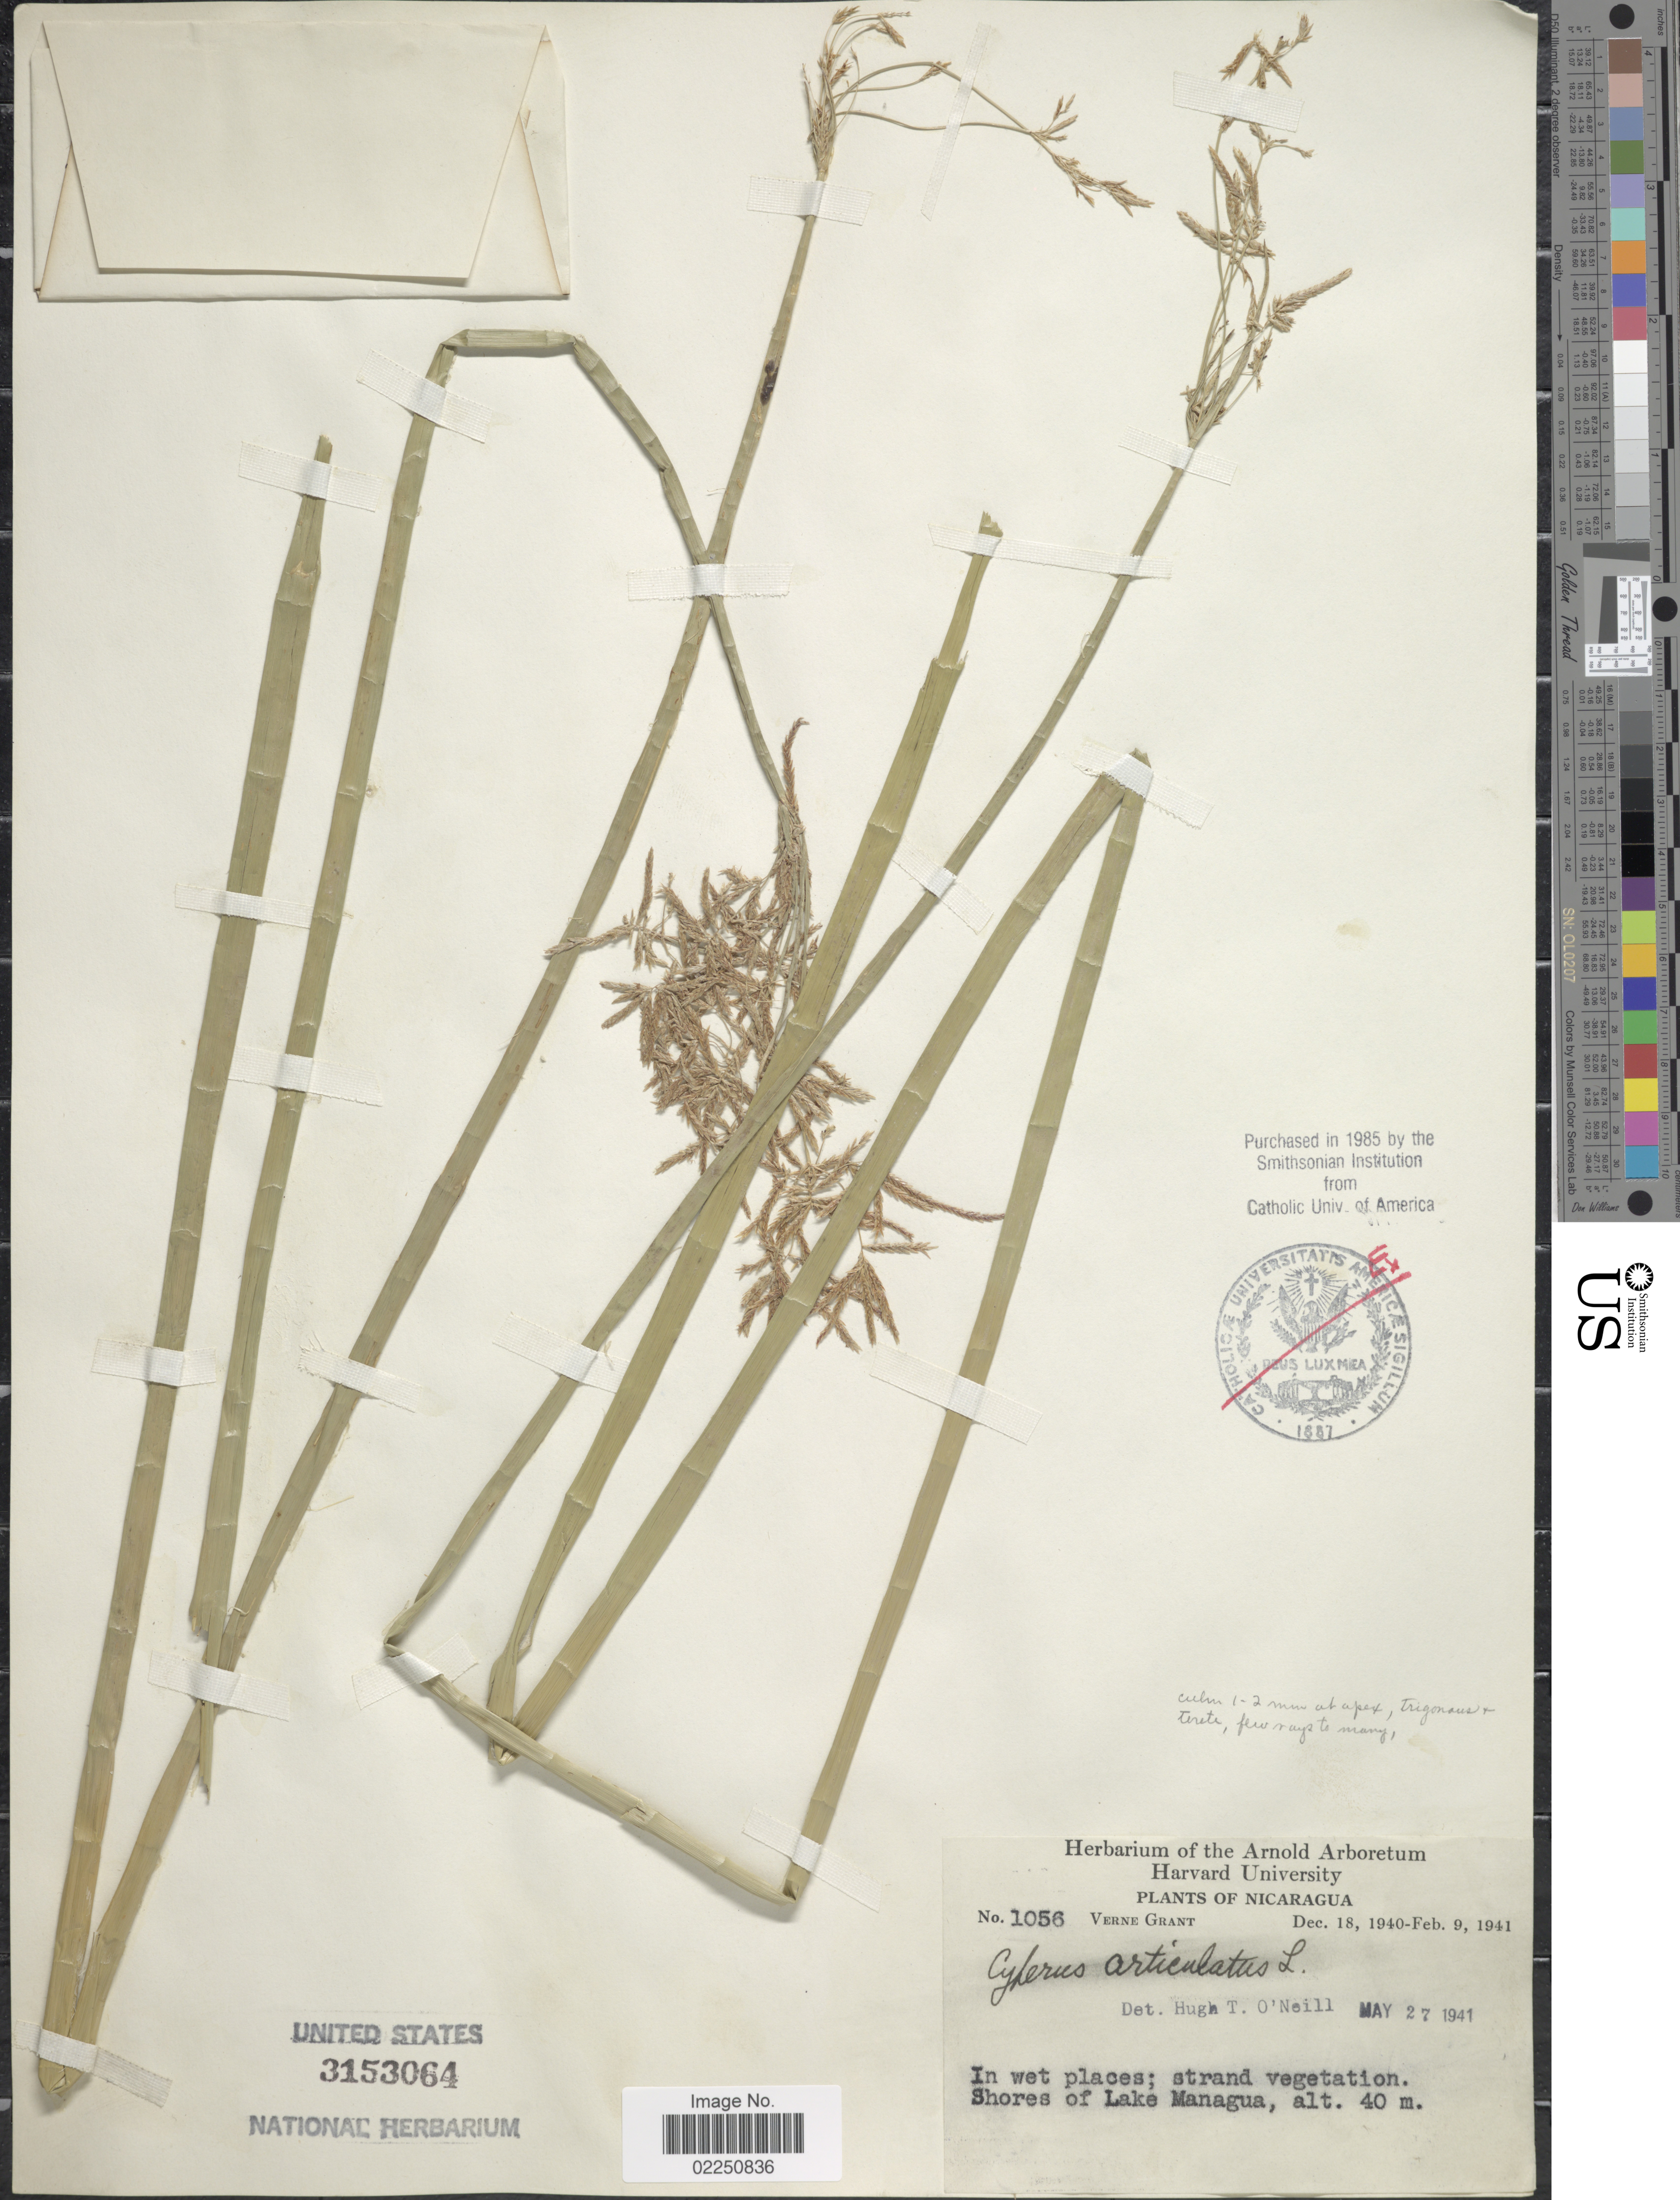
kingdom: Plantae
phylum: Tracheophyta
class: Liliopsida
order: Poales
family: Cyperaceae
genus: Cyperus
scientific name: Cyperus articulatus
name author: L.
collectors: V. Grant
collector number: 1056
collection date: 1940-12-18/1941-02-09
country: Nicaragua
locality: Shores of Lake Managua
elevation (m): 40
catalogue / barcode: US 3153064